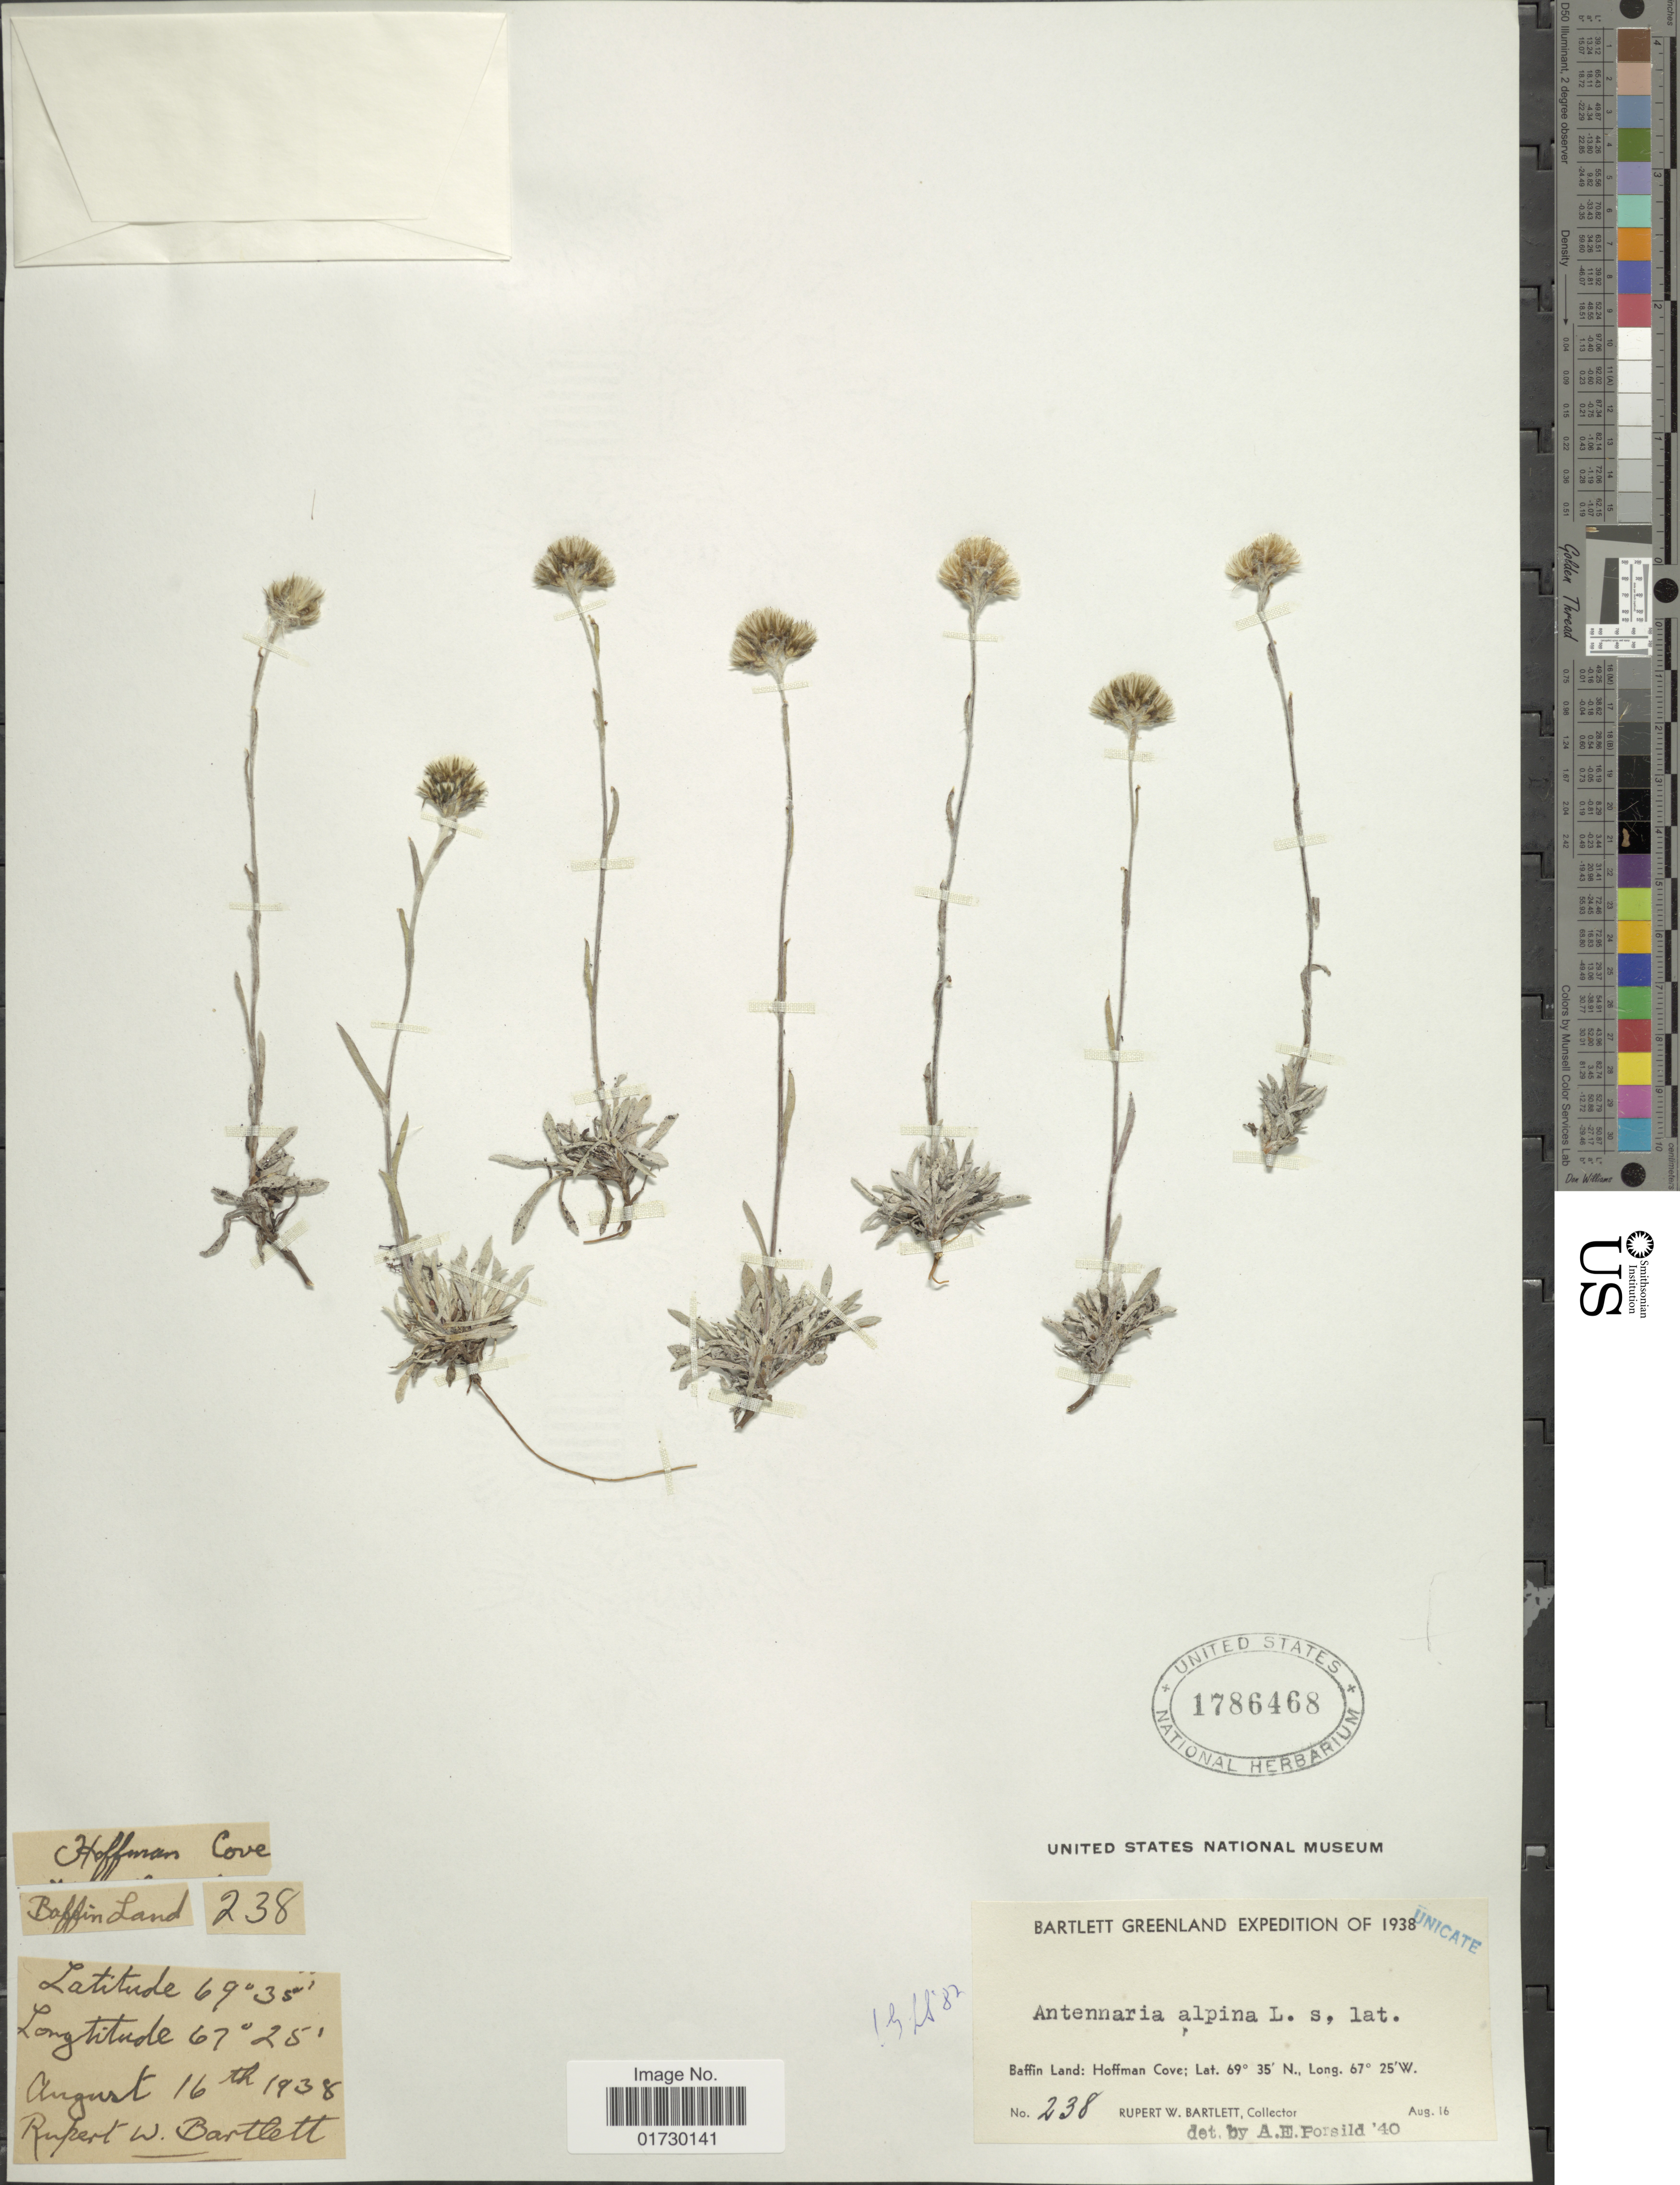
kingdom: Plantae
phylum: Tracheophyta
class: Magnoliopsida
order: Asterales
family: Asteraceae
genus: Antennaria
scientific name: Antennaria alpina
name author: (L.) Gaertn.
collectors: R. W. Bartlett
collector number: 238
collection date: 1938-08-16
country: Canada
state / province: Nunavut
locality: Baffin Land: Hoffman Cove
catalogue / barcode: US 1786468